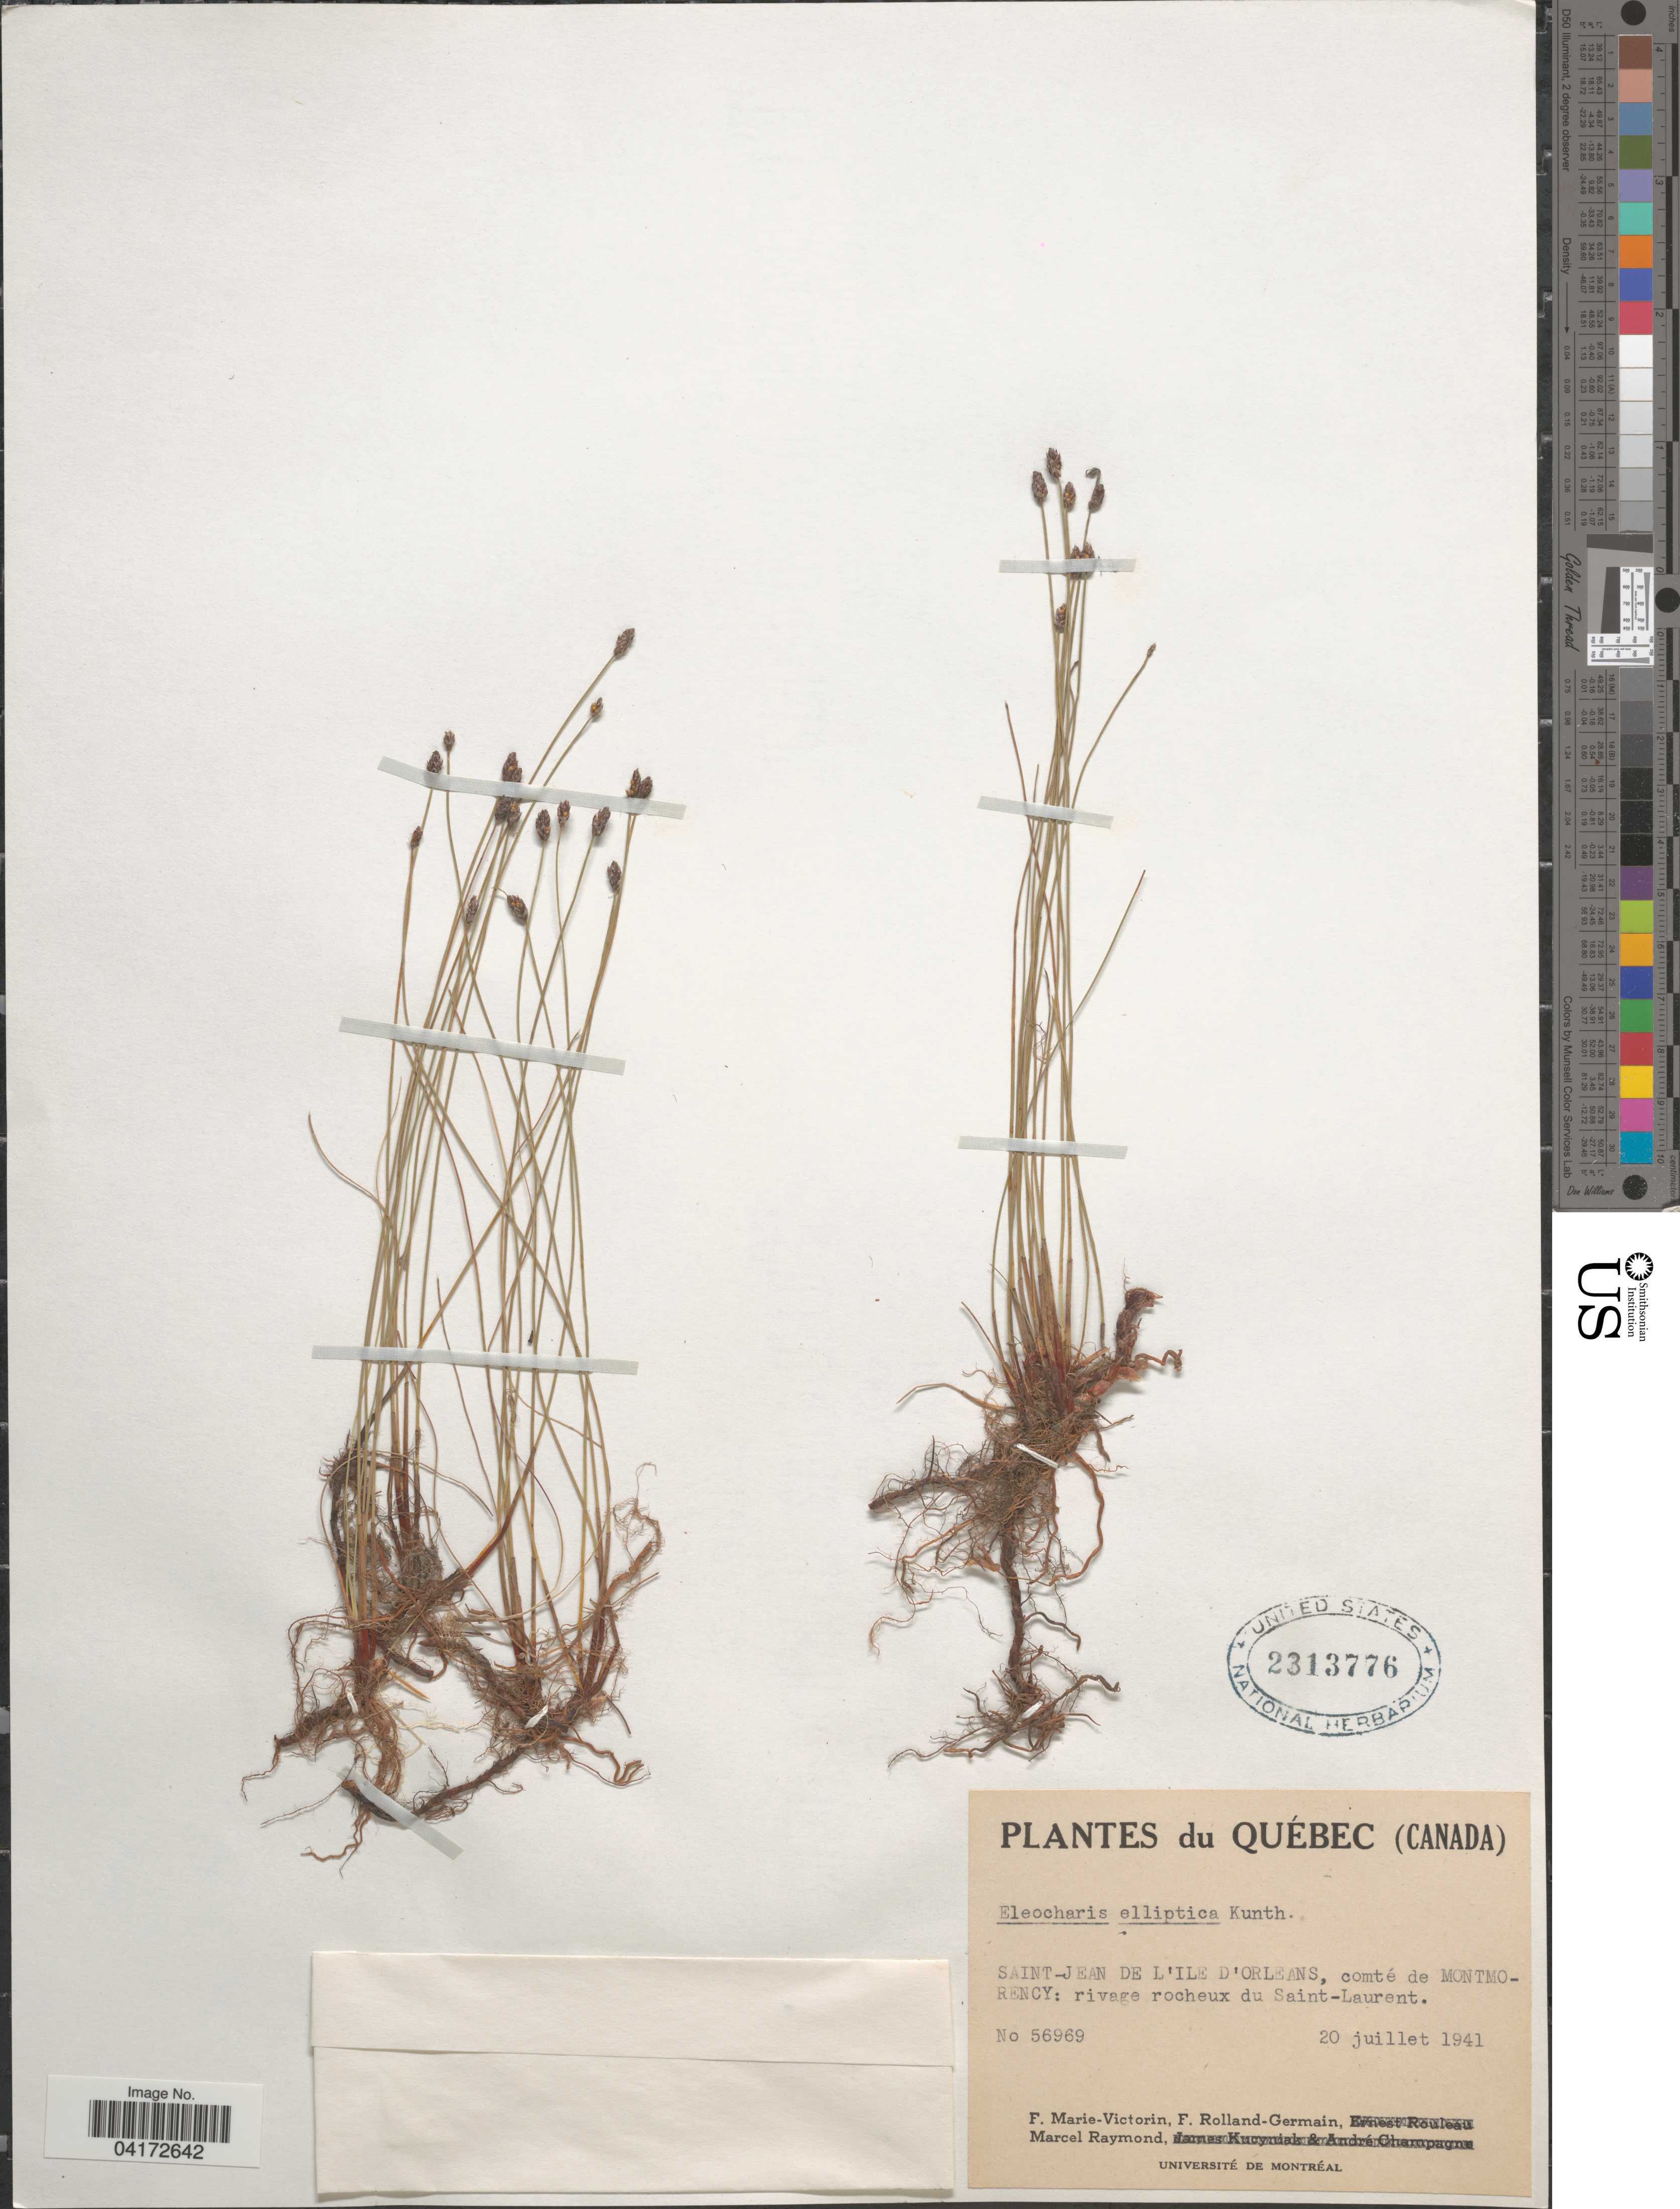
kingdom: Plantae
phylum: Tracheophyta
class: Liliopsida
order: Poales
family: Cyperaceae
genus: Eleocharis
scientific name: Eleocharis elliptica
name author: Kunth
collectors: F. Marie-Victorin, F. Rolland-Germain & M. Raymond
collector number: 56969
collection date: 1941-07-20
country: Canada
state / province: Quebec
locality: Saint-Jean de l'Ile d'Orleans, comté de Montmorency: rivage rocheux du Saint-Laurent.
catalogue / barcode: US 2313776